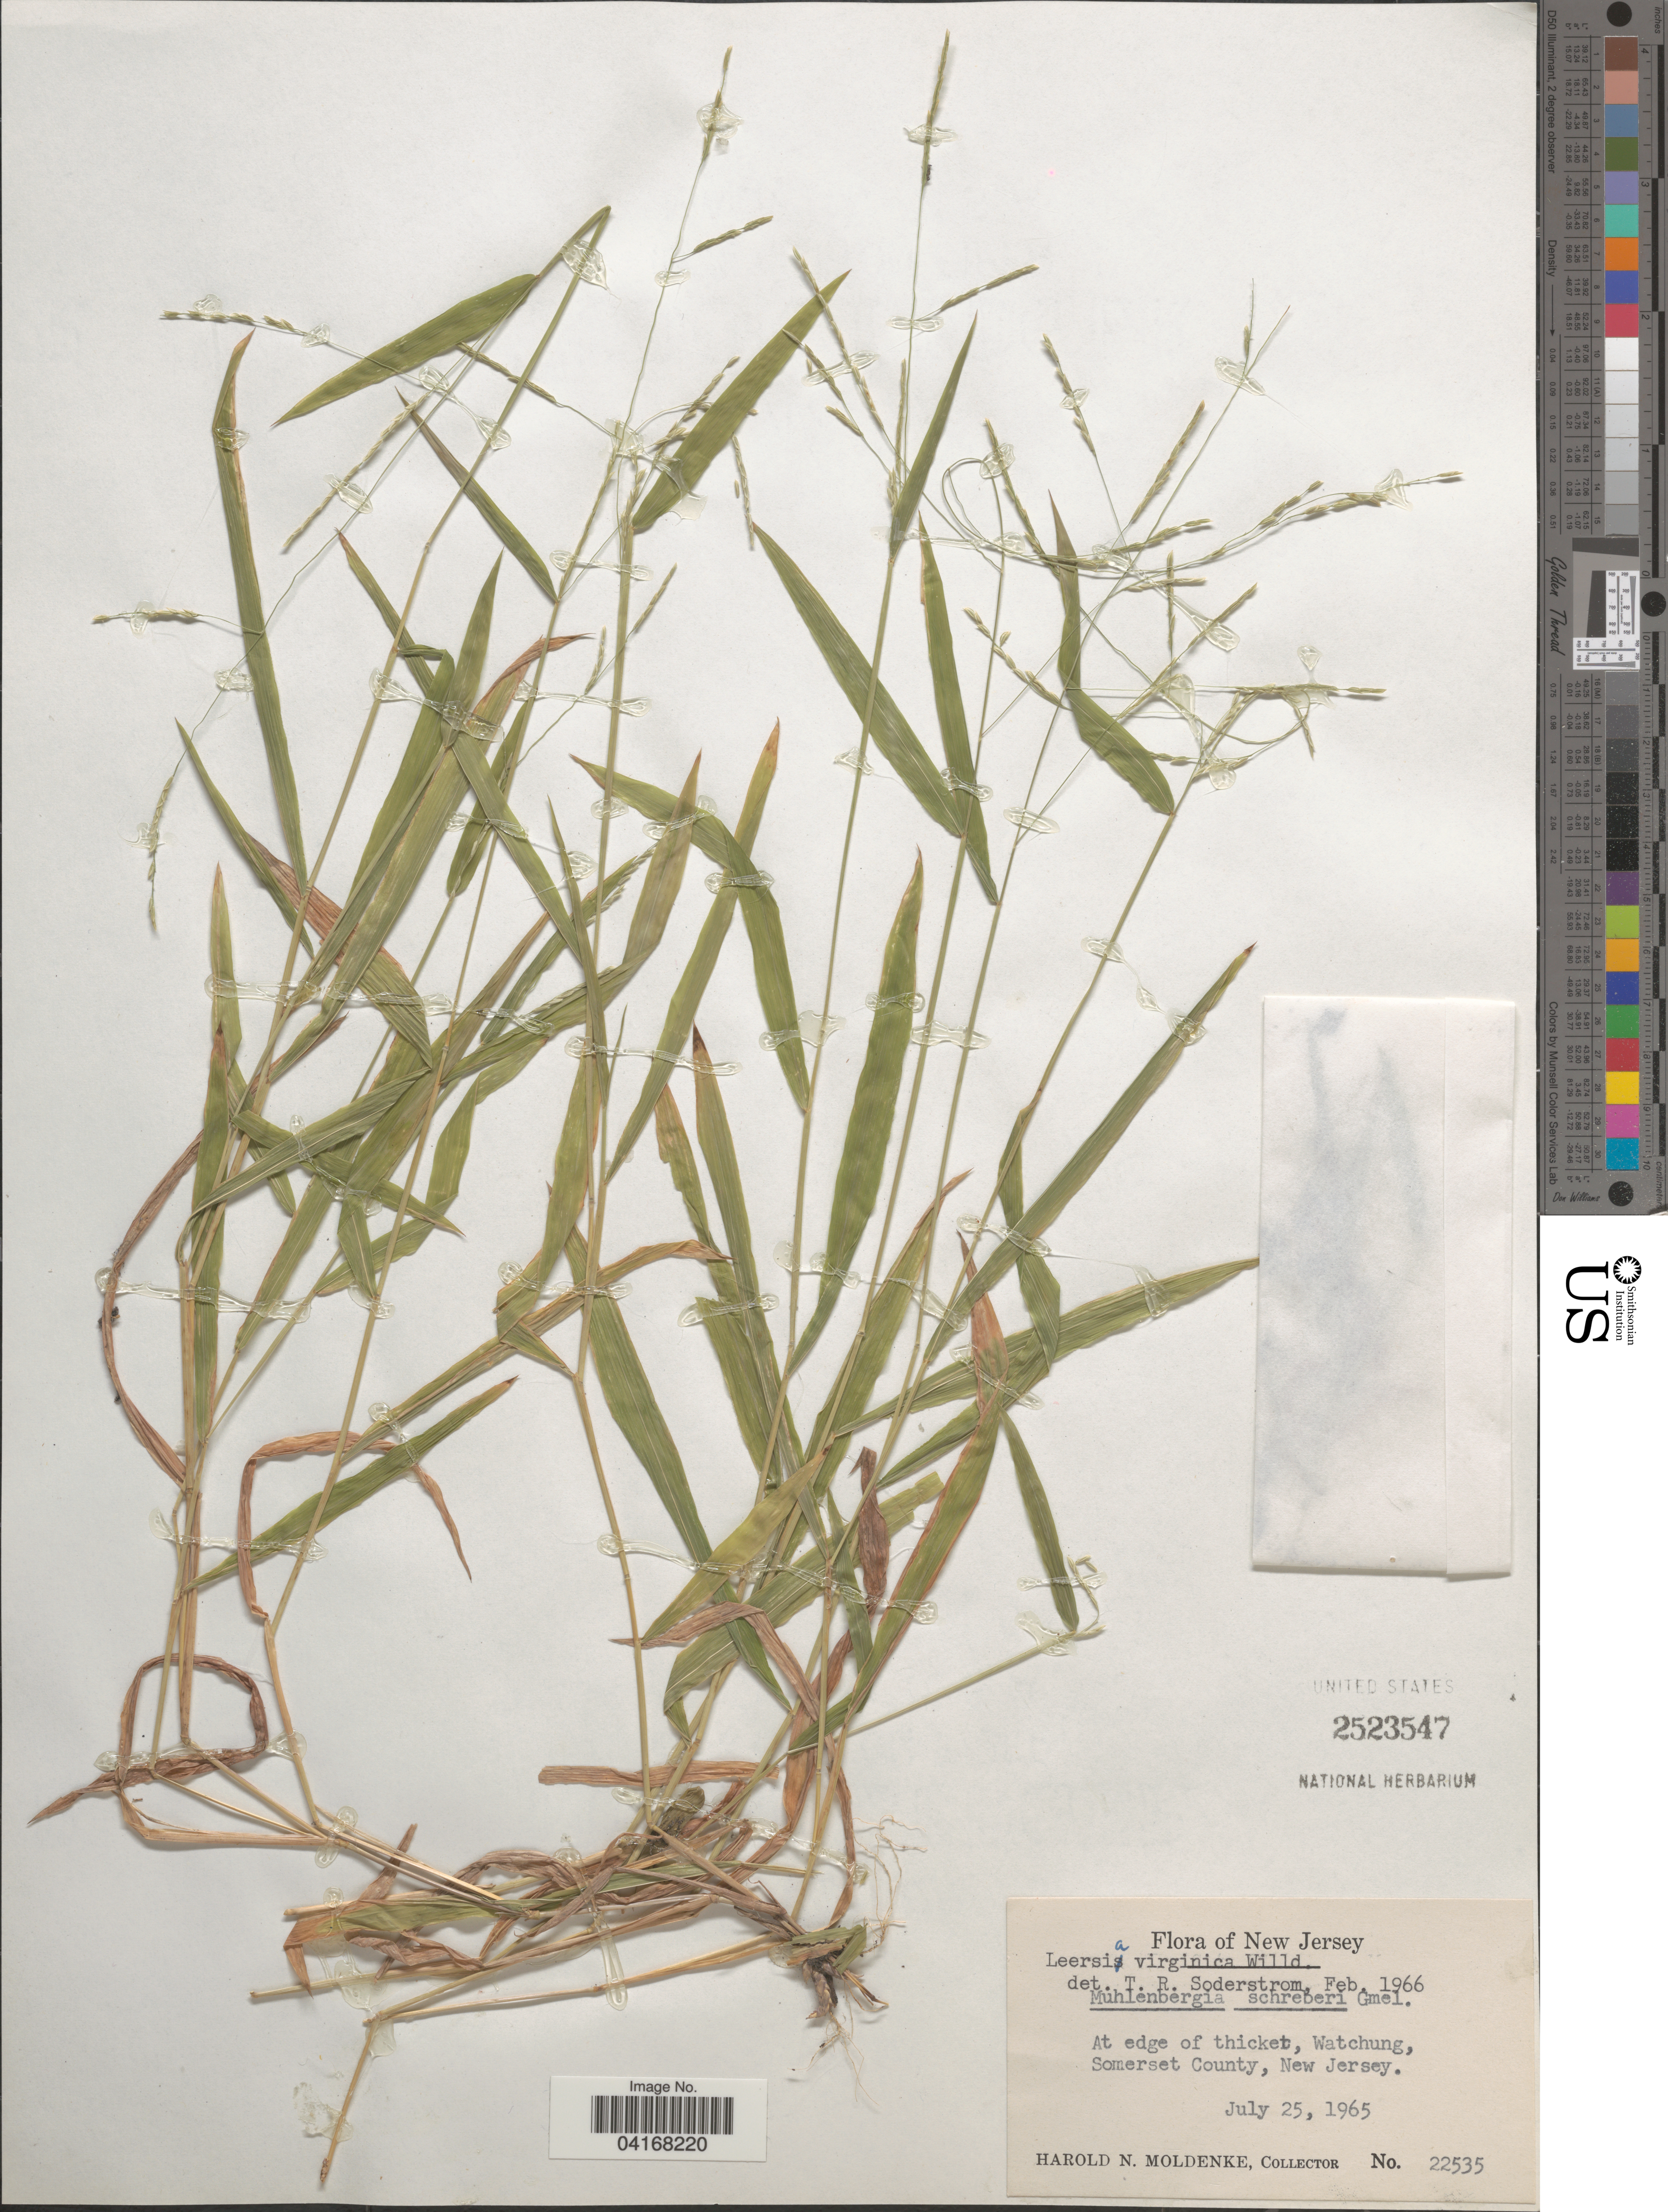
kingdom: Plantae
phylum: Tracheophyta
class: Liliopsida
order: Poales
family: Poaceae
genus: Leersia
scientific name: Leersia virginica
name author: Willd.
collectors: H. N. Moldenke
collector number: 22535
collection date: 1965-07-25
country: United States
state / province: New Jersey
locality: At edge of thicket, Watchung, Somerset County.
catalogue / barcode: US 2523547